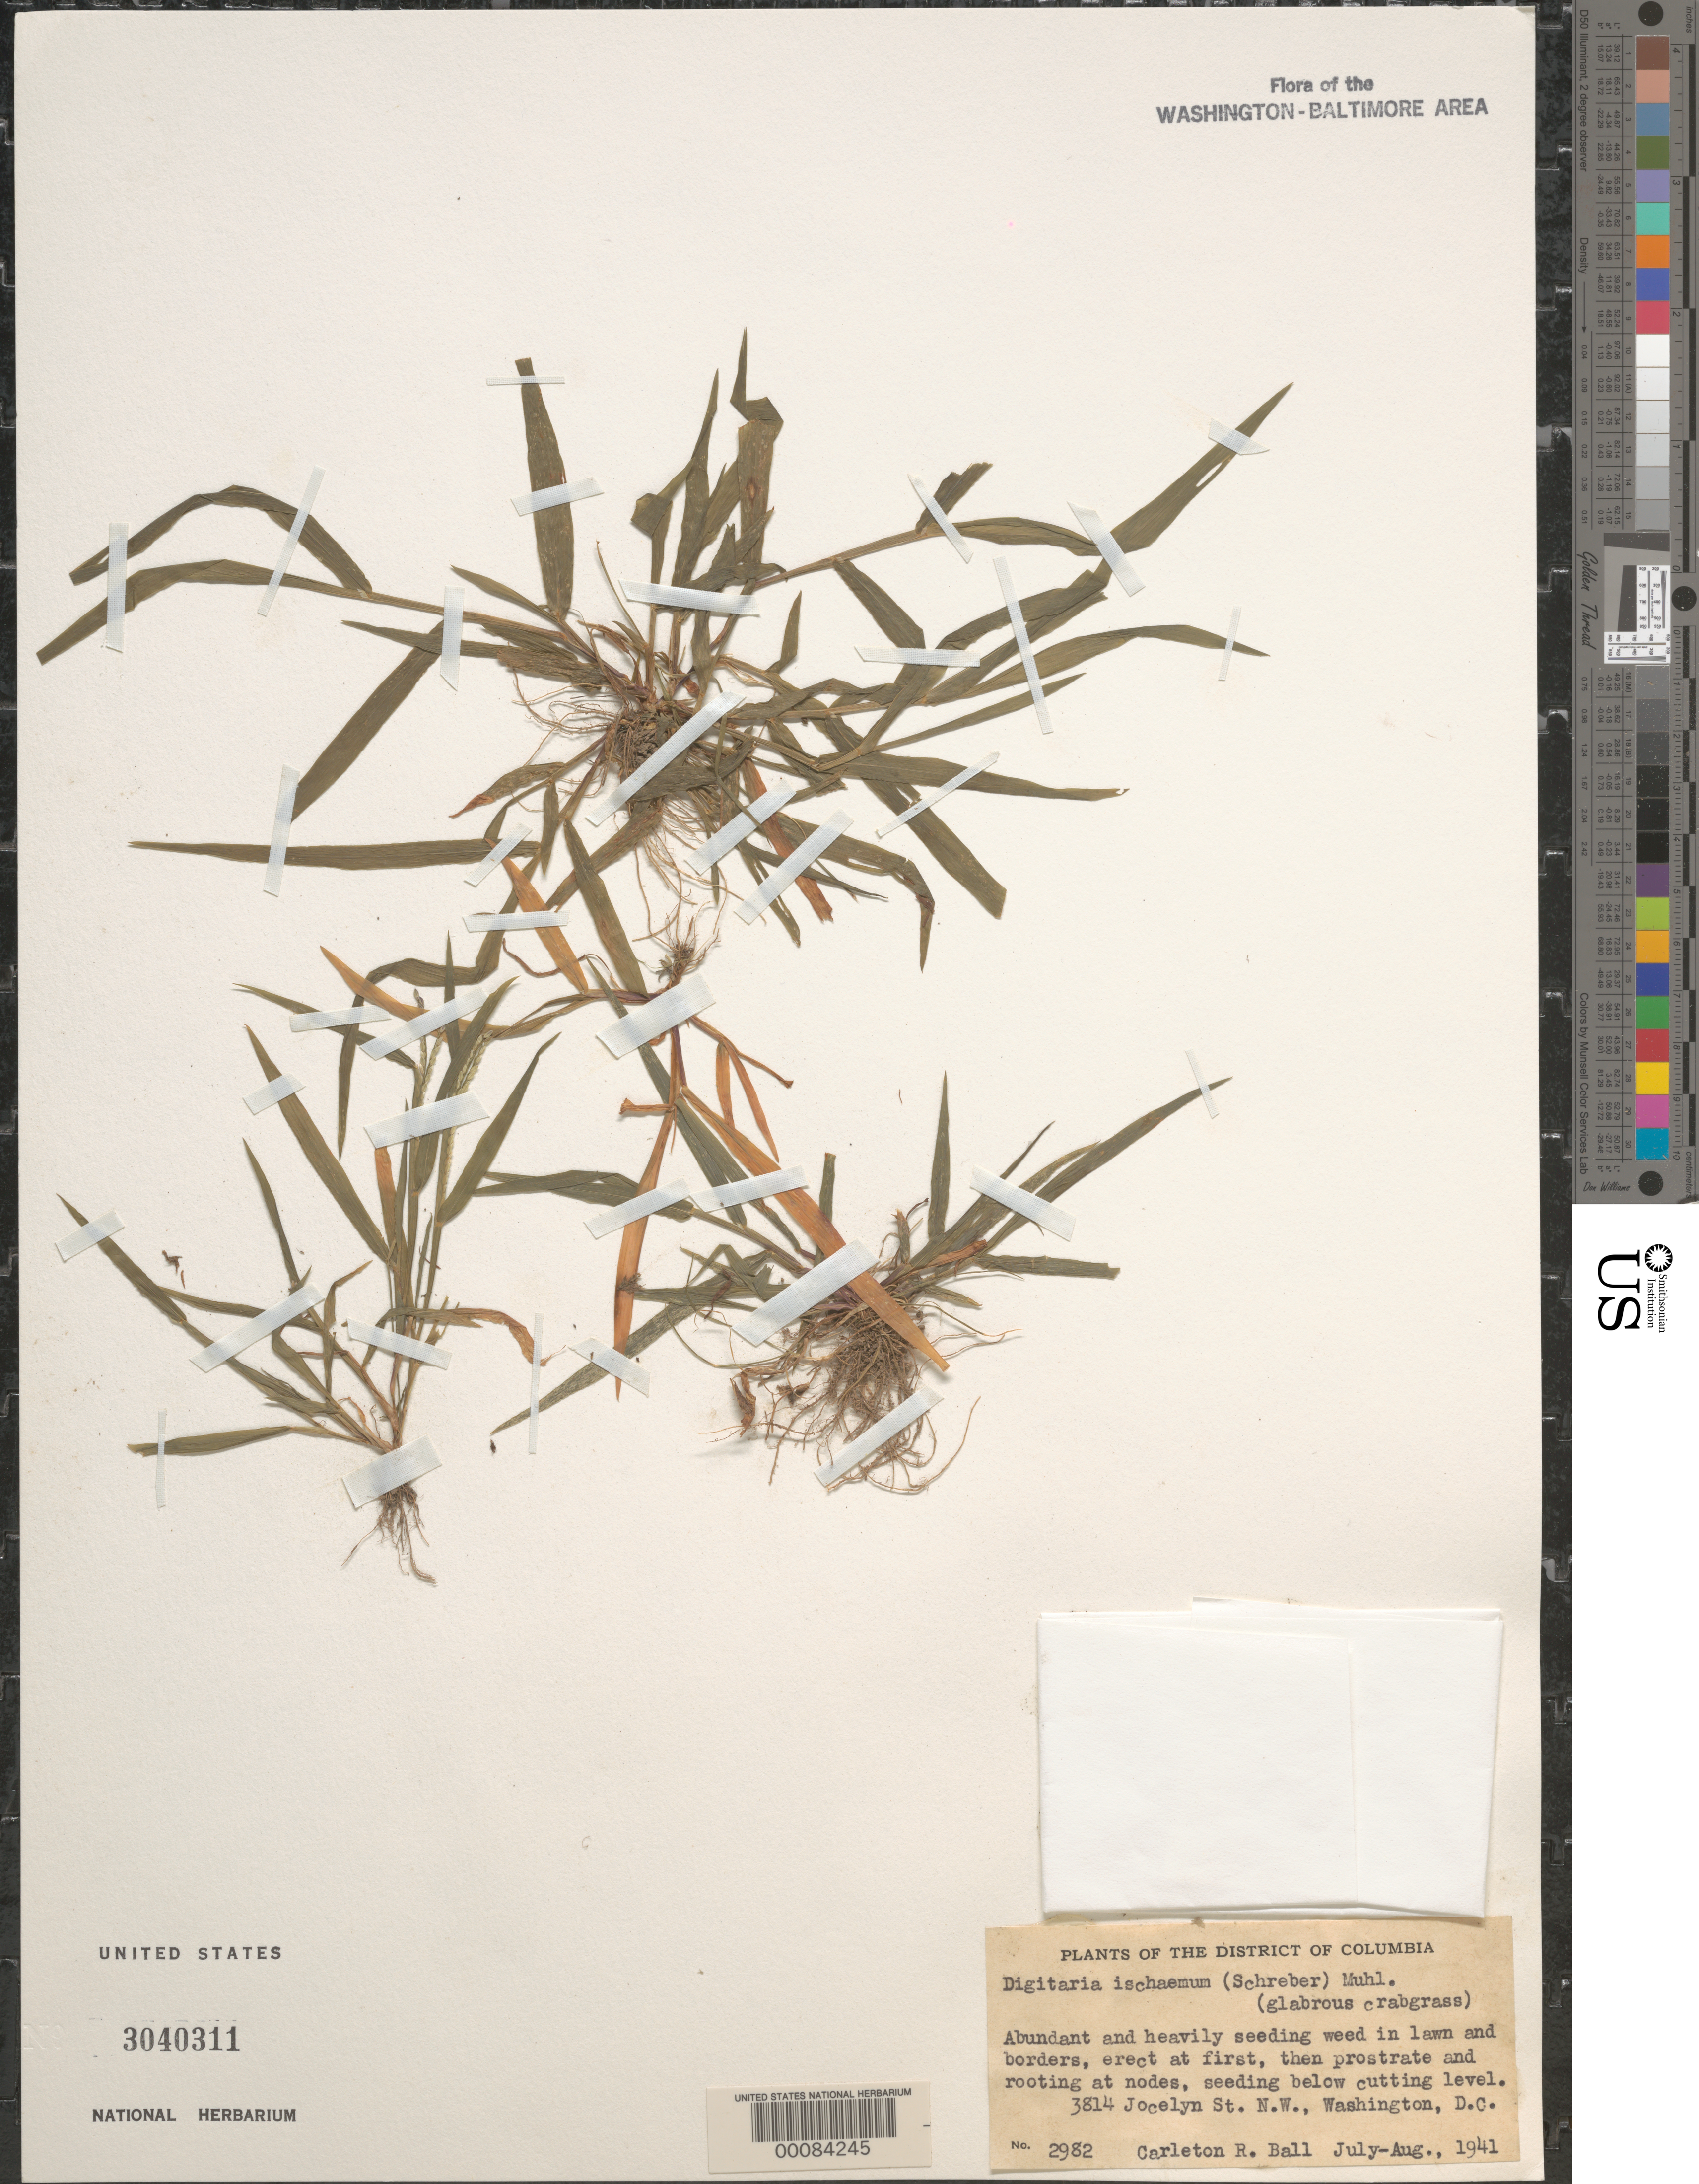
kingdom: Plantae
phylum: Tracheophyta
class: Liliopsida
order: Poales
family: Poaceae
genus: Digitaria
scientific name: Digitaria ischaemum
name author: (Schreber) Schreber ex Muhl.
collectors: C. R. Ball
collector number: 2982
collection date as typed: Jul 1941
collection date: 1941-07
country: United States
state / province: District of Columbia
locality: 3814 Jocelyn St., NW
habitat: Lawn and borders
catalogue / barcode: US 3040311